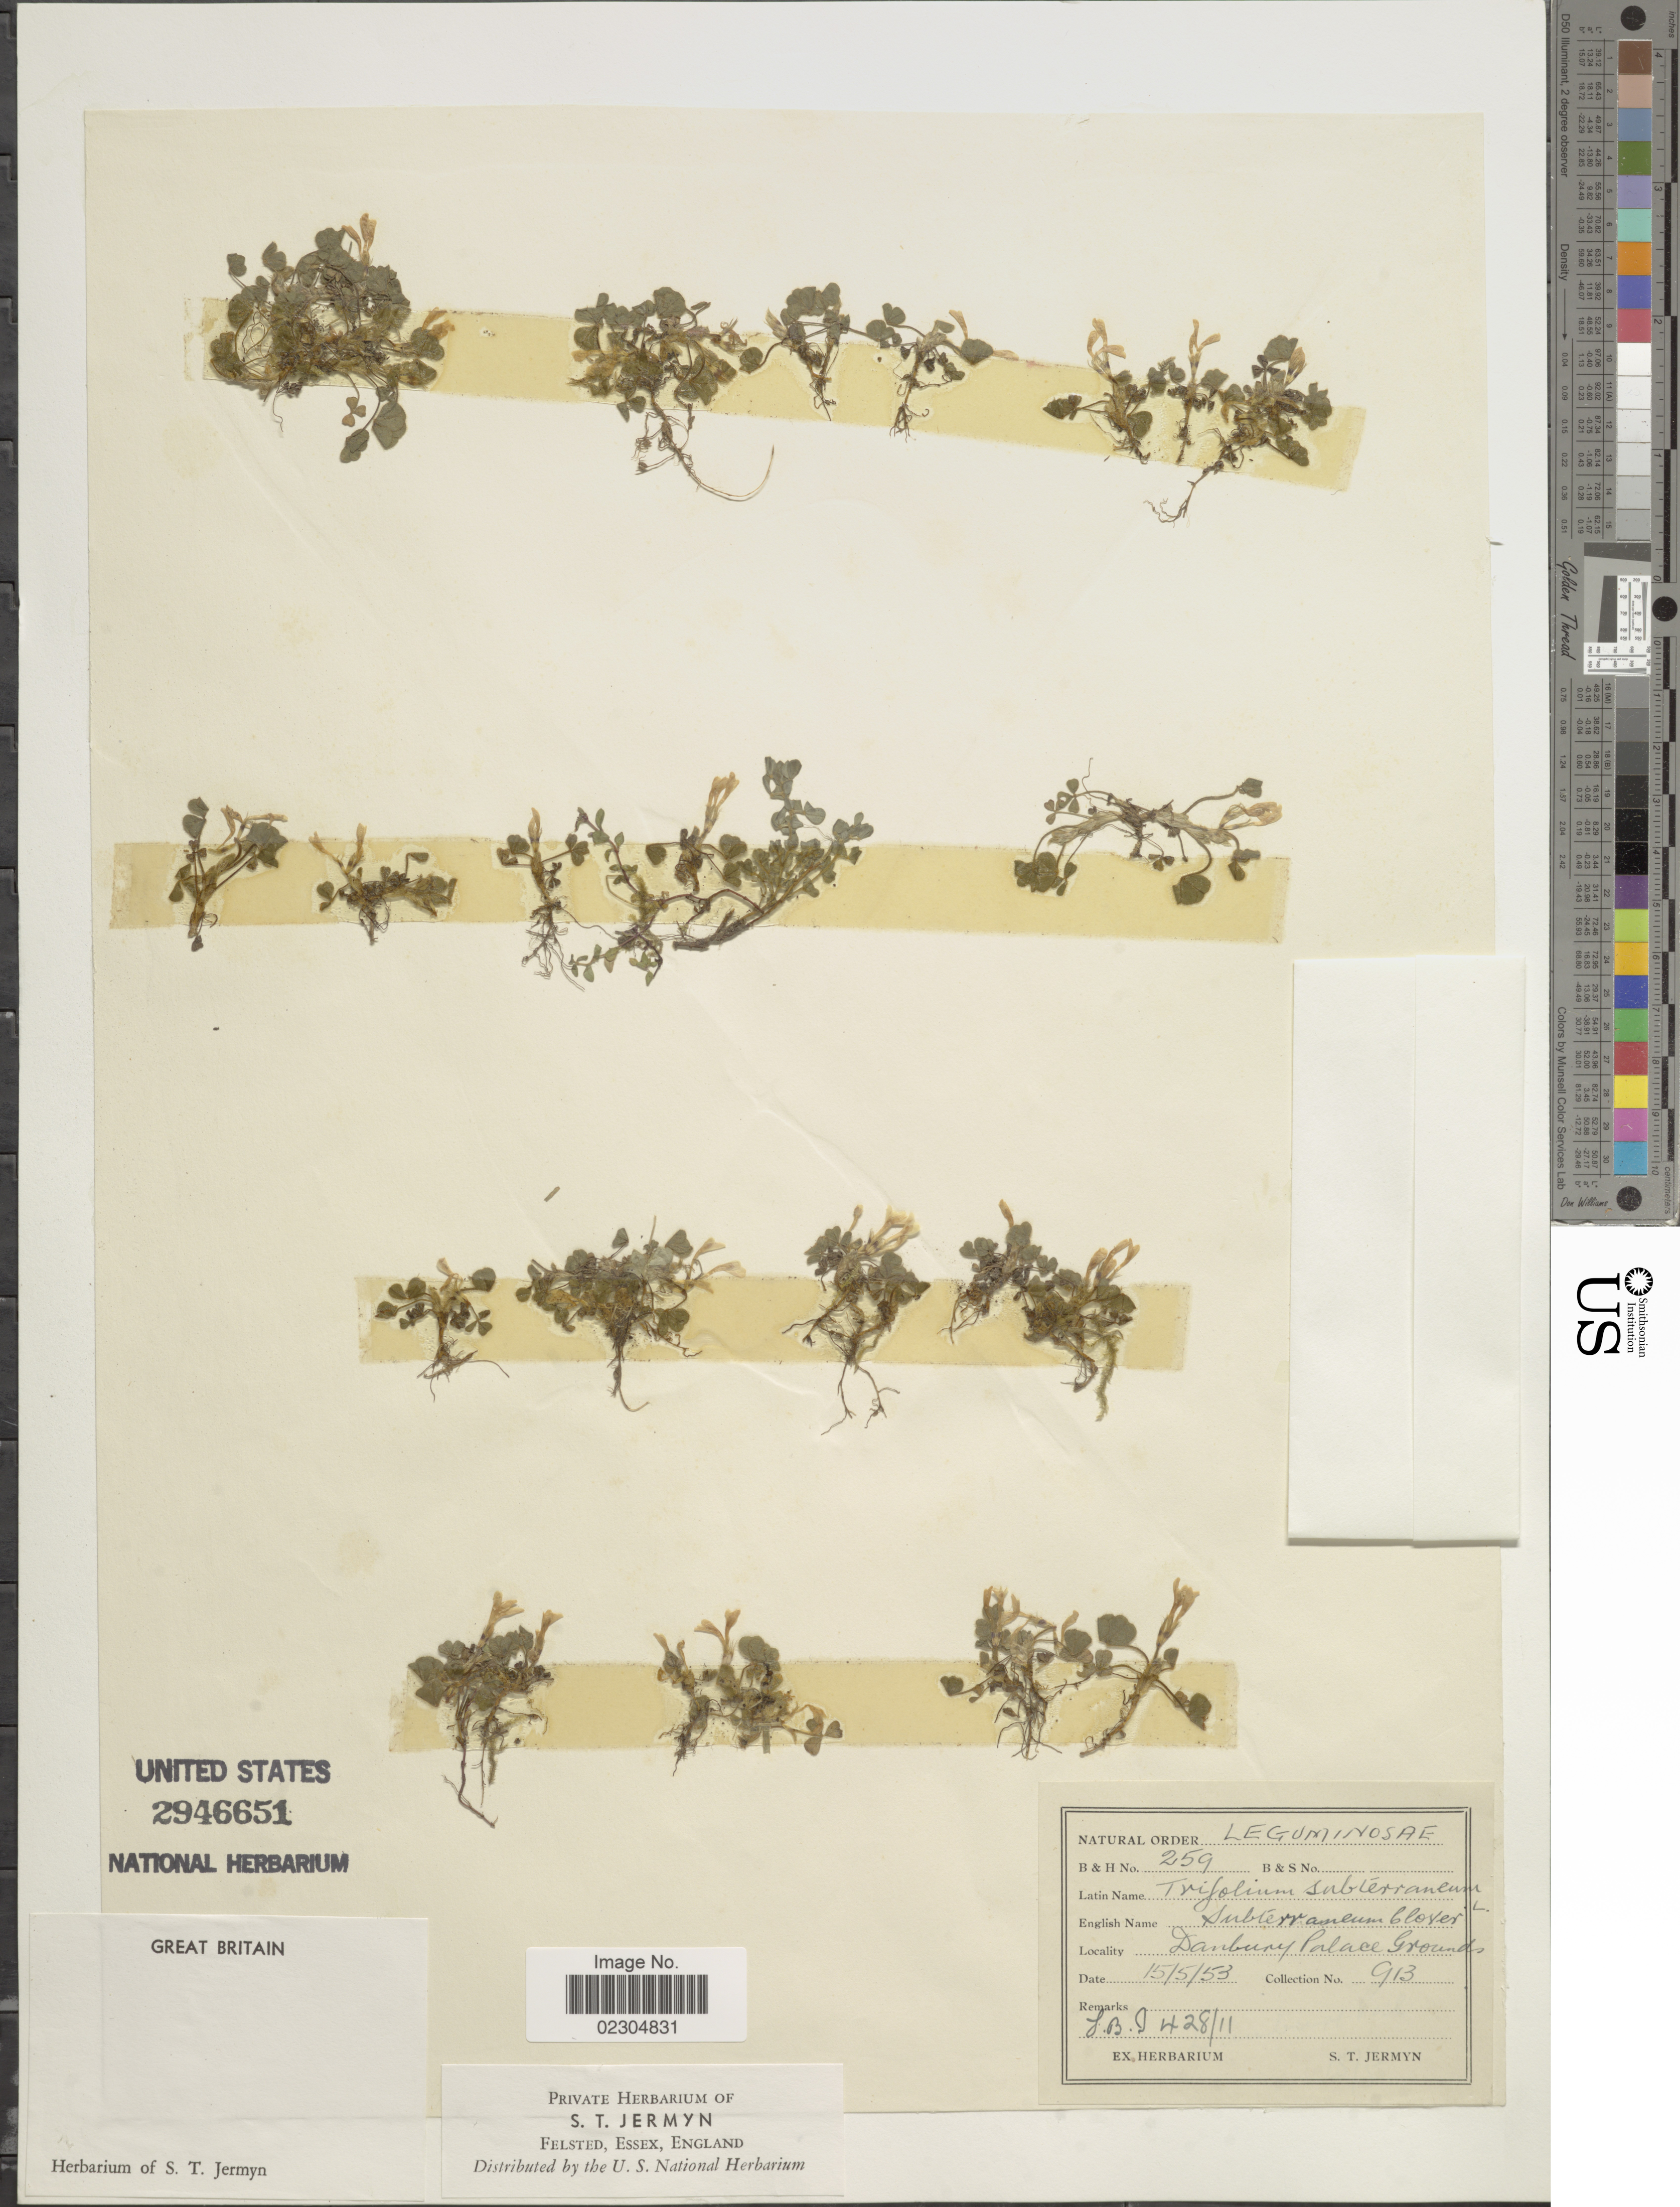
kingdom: Plantae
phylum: Tracheophyta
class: Magnoliopsida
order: Fabales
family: Fabaceae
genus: Trifolium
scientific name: Trifolium subterraneum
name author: L.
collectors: ex herb. S. T. Jermyn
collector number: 913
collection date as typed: Transcribed d/m/y: 15/5/53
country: United Kingdom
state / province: England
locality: Great Britain. Danbury Palace Ground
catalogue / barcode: US 2946651